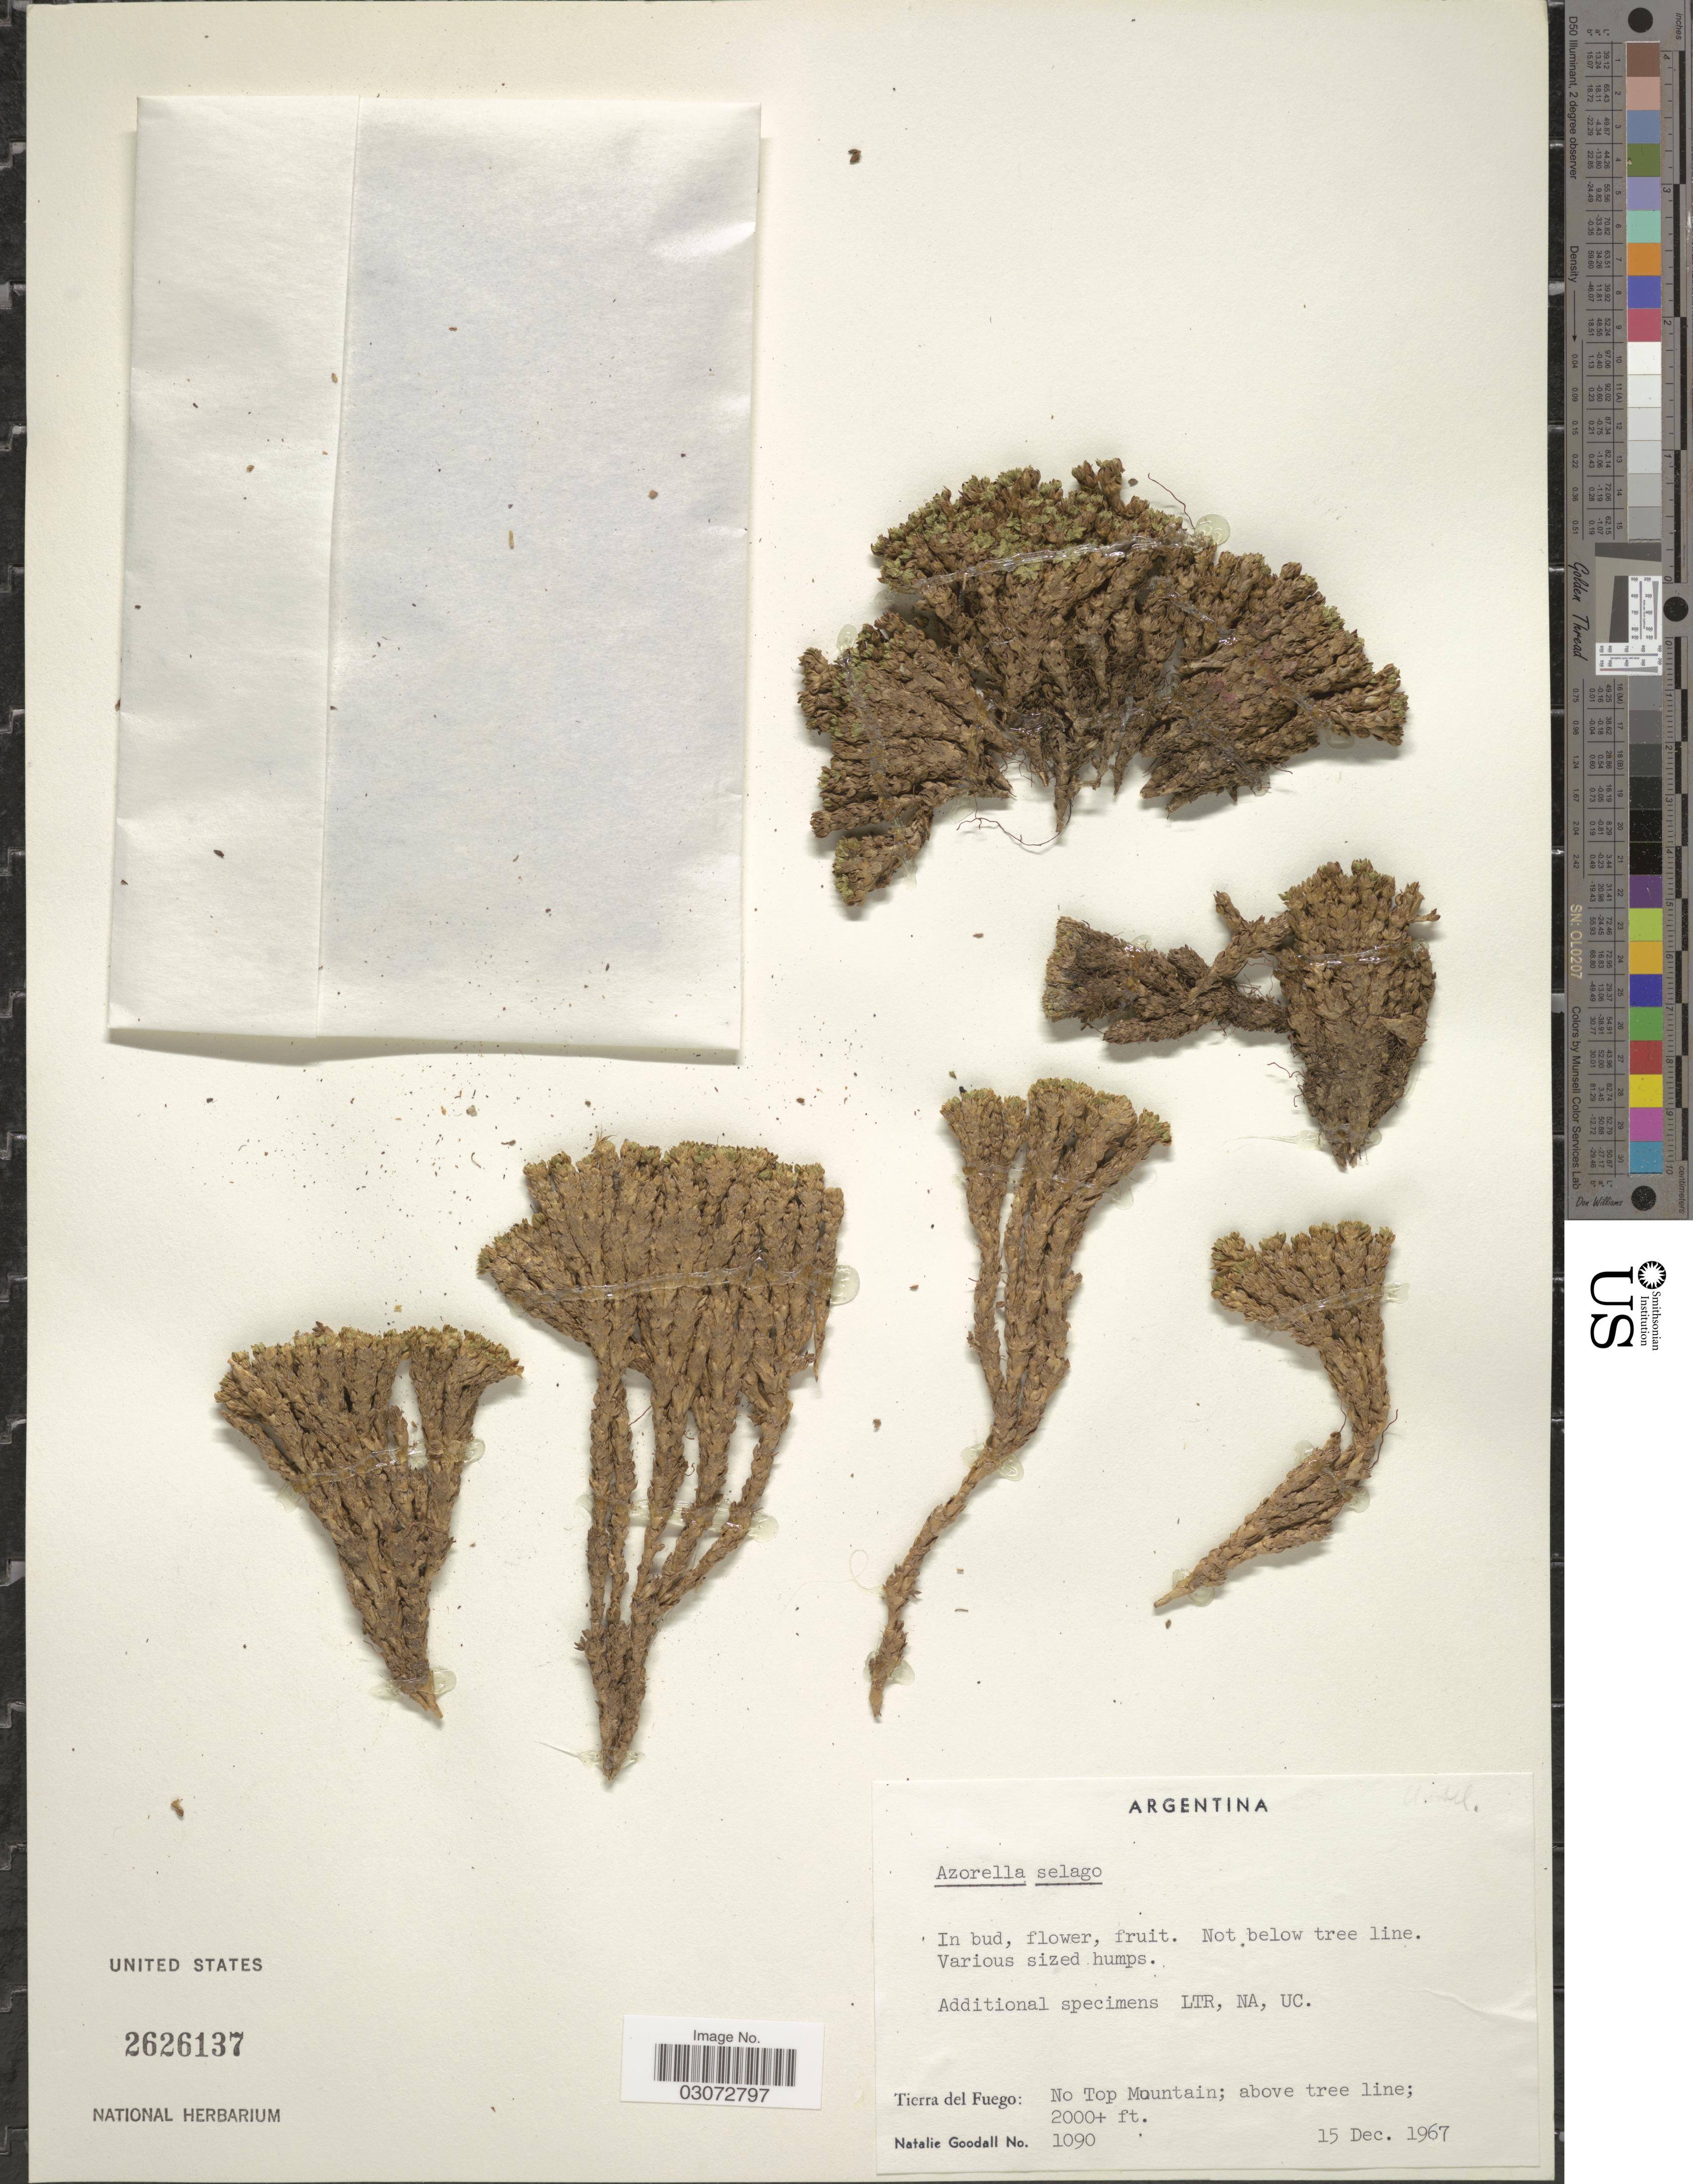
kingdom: Plantae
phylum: Tracheophyta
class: Magnoliopsida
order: Apiales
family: Apiaceae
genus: Azorella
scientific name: Azorella selago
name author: Hook. f.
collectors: N. Goodall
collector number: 1090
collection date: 1967-12-15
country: Argentina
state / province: Tierra del Fuego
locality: No Top Mountain; above tree line.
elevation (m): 610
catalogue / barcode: US 2626137